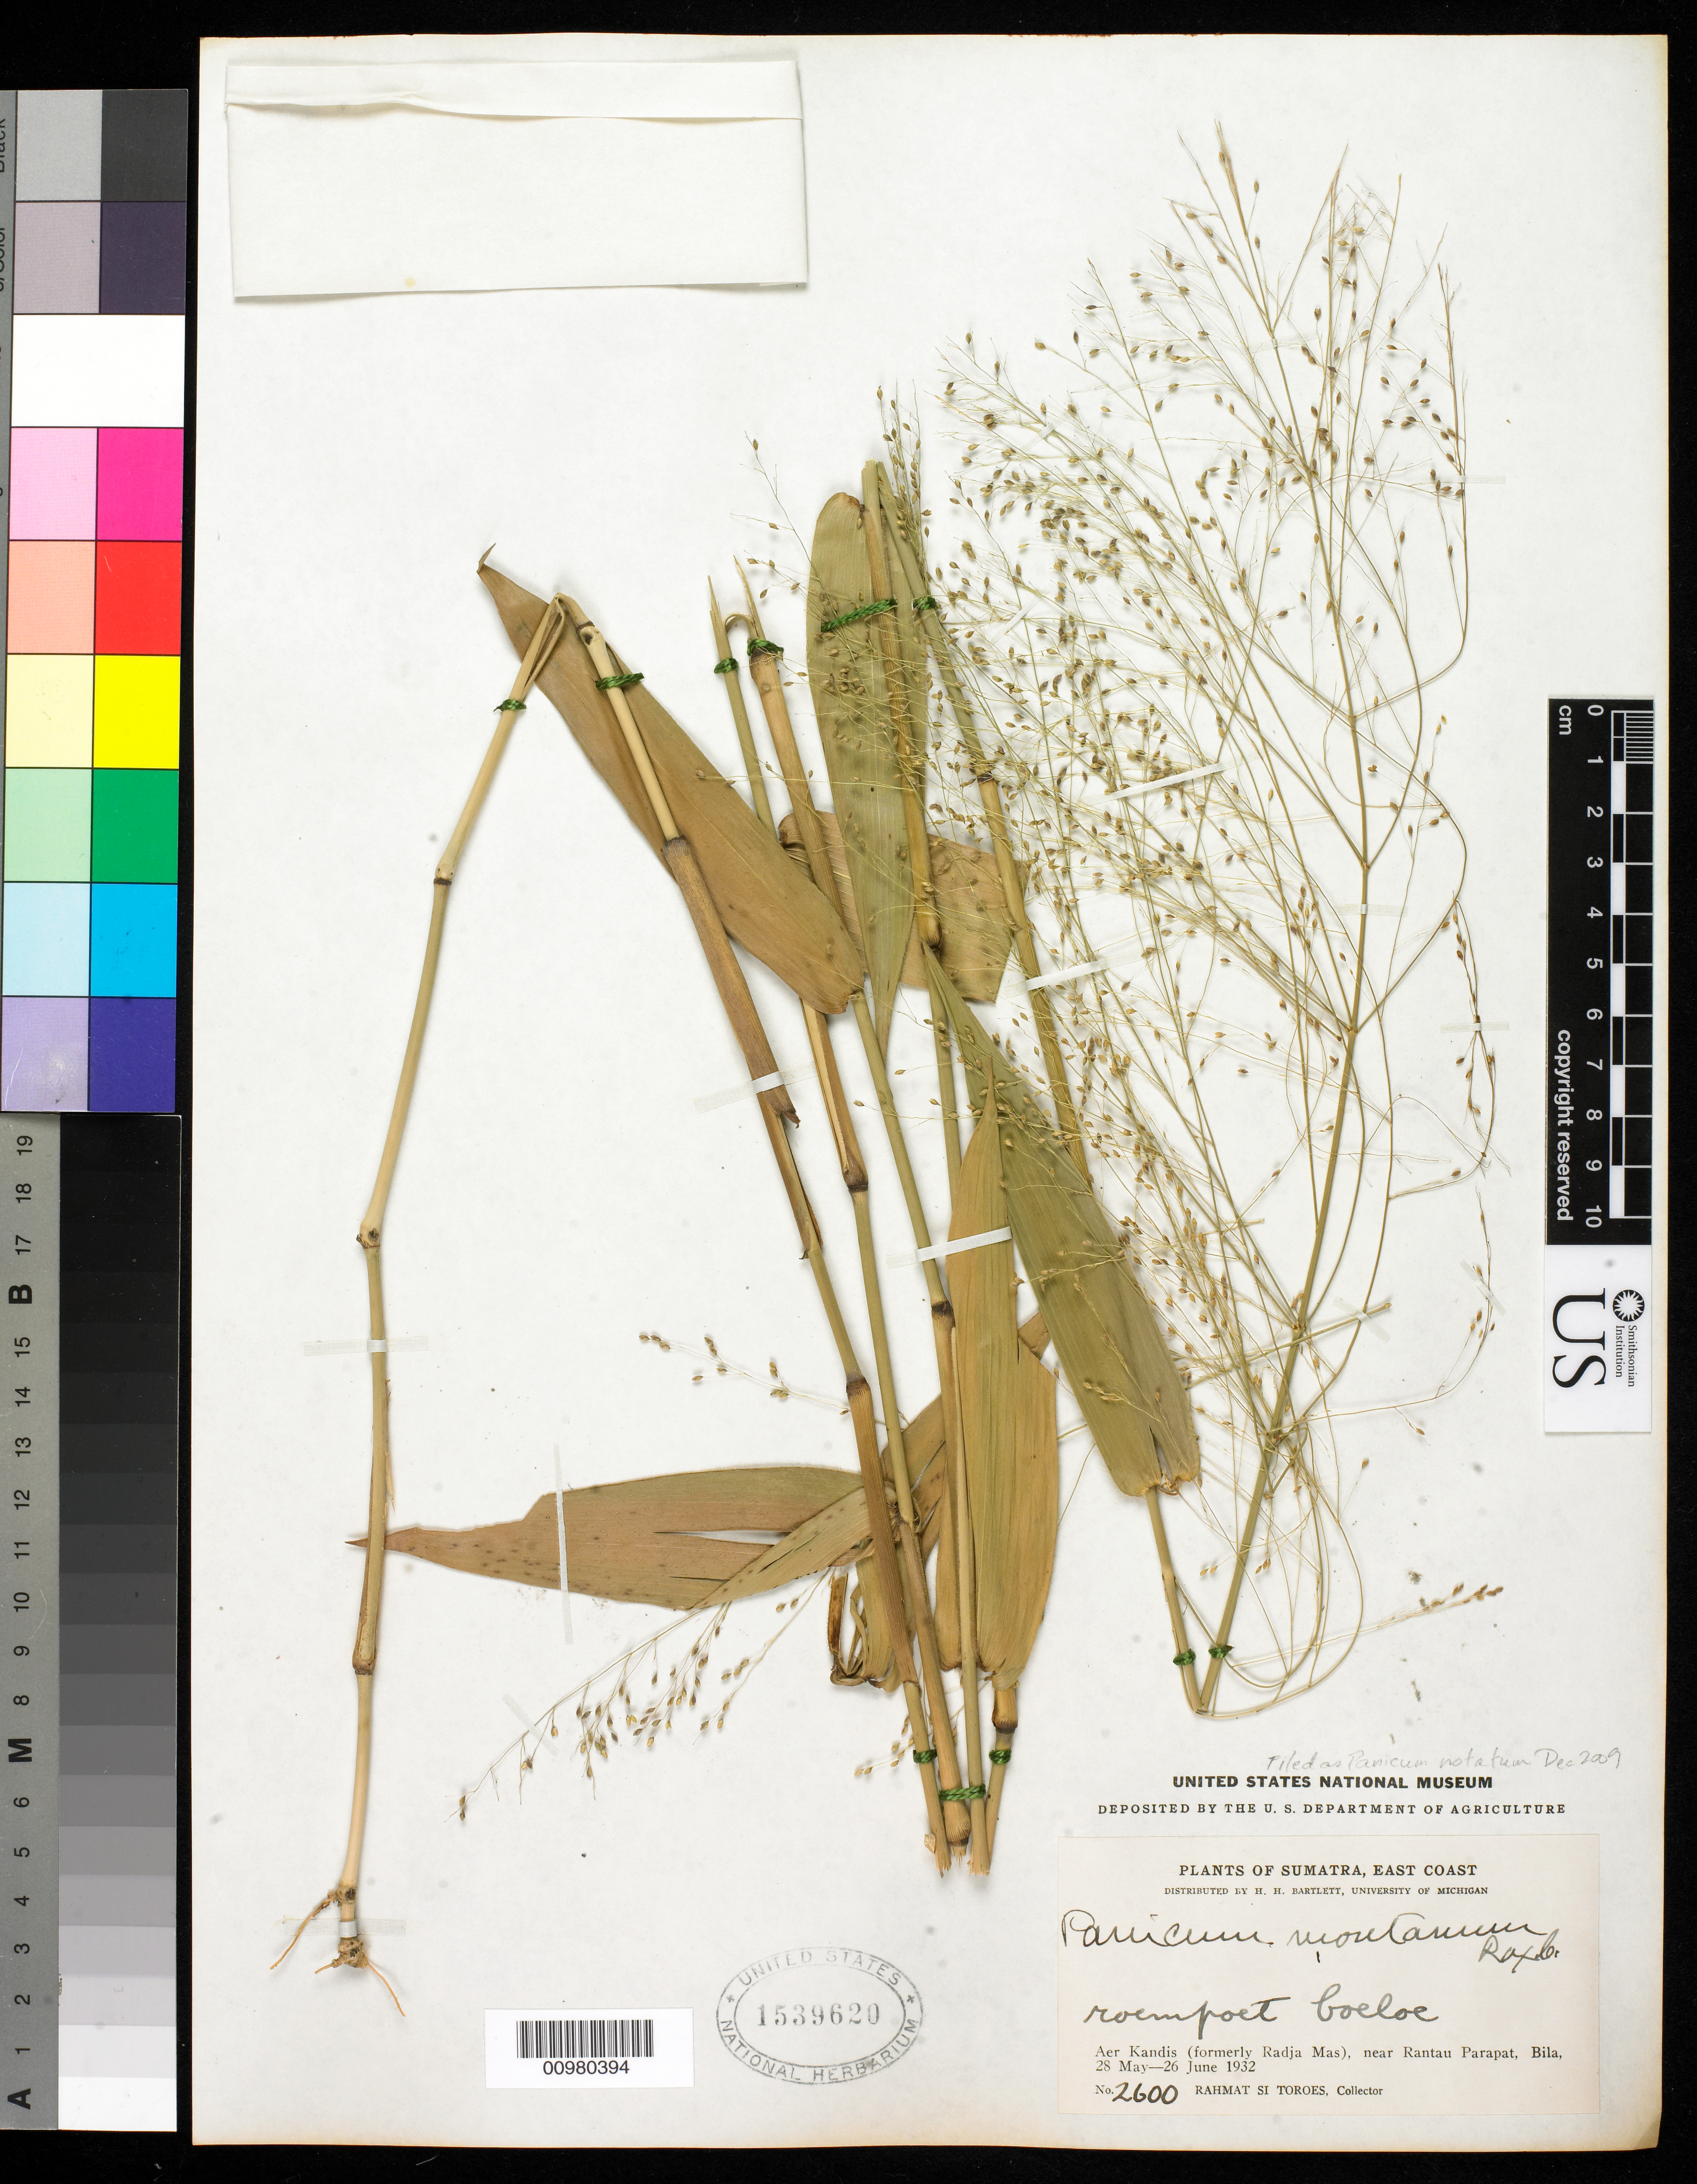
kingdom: Plantae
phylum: Tracheophyta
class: Liliopsida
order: Poales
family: Poaceae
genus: Panicum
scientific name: Panicum notatum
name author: Retz.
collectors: Rahmat Si Boeea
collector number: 2600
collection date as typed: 28 May 1932 to 26 Jun 1932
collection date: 1932-05-28/1932-06-26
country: Indonesia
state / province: Sumatra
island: Sumatra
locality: (East Coast) Aer Kandis (formerly Radja Mas), near Rantau Parapat, Bila.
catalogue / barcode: US 1539620